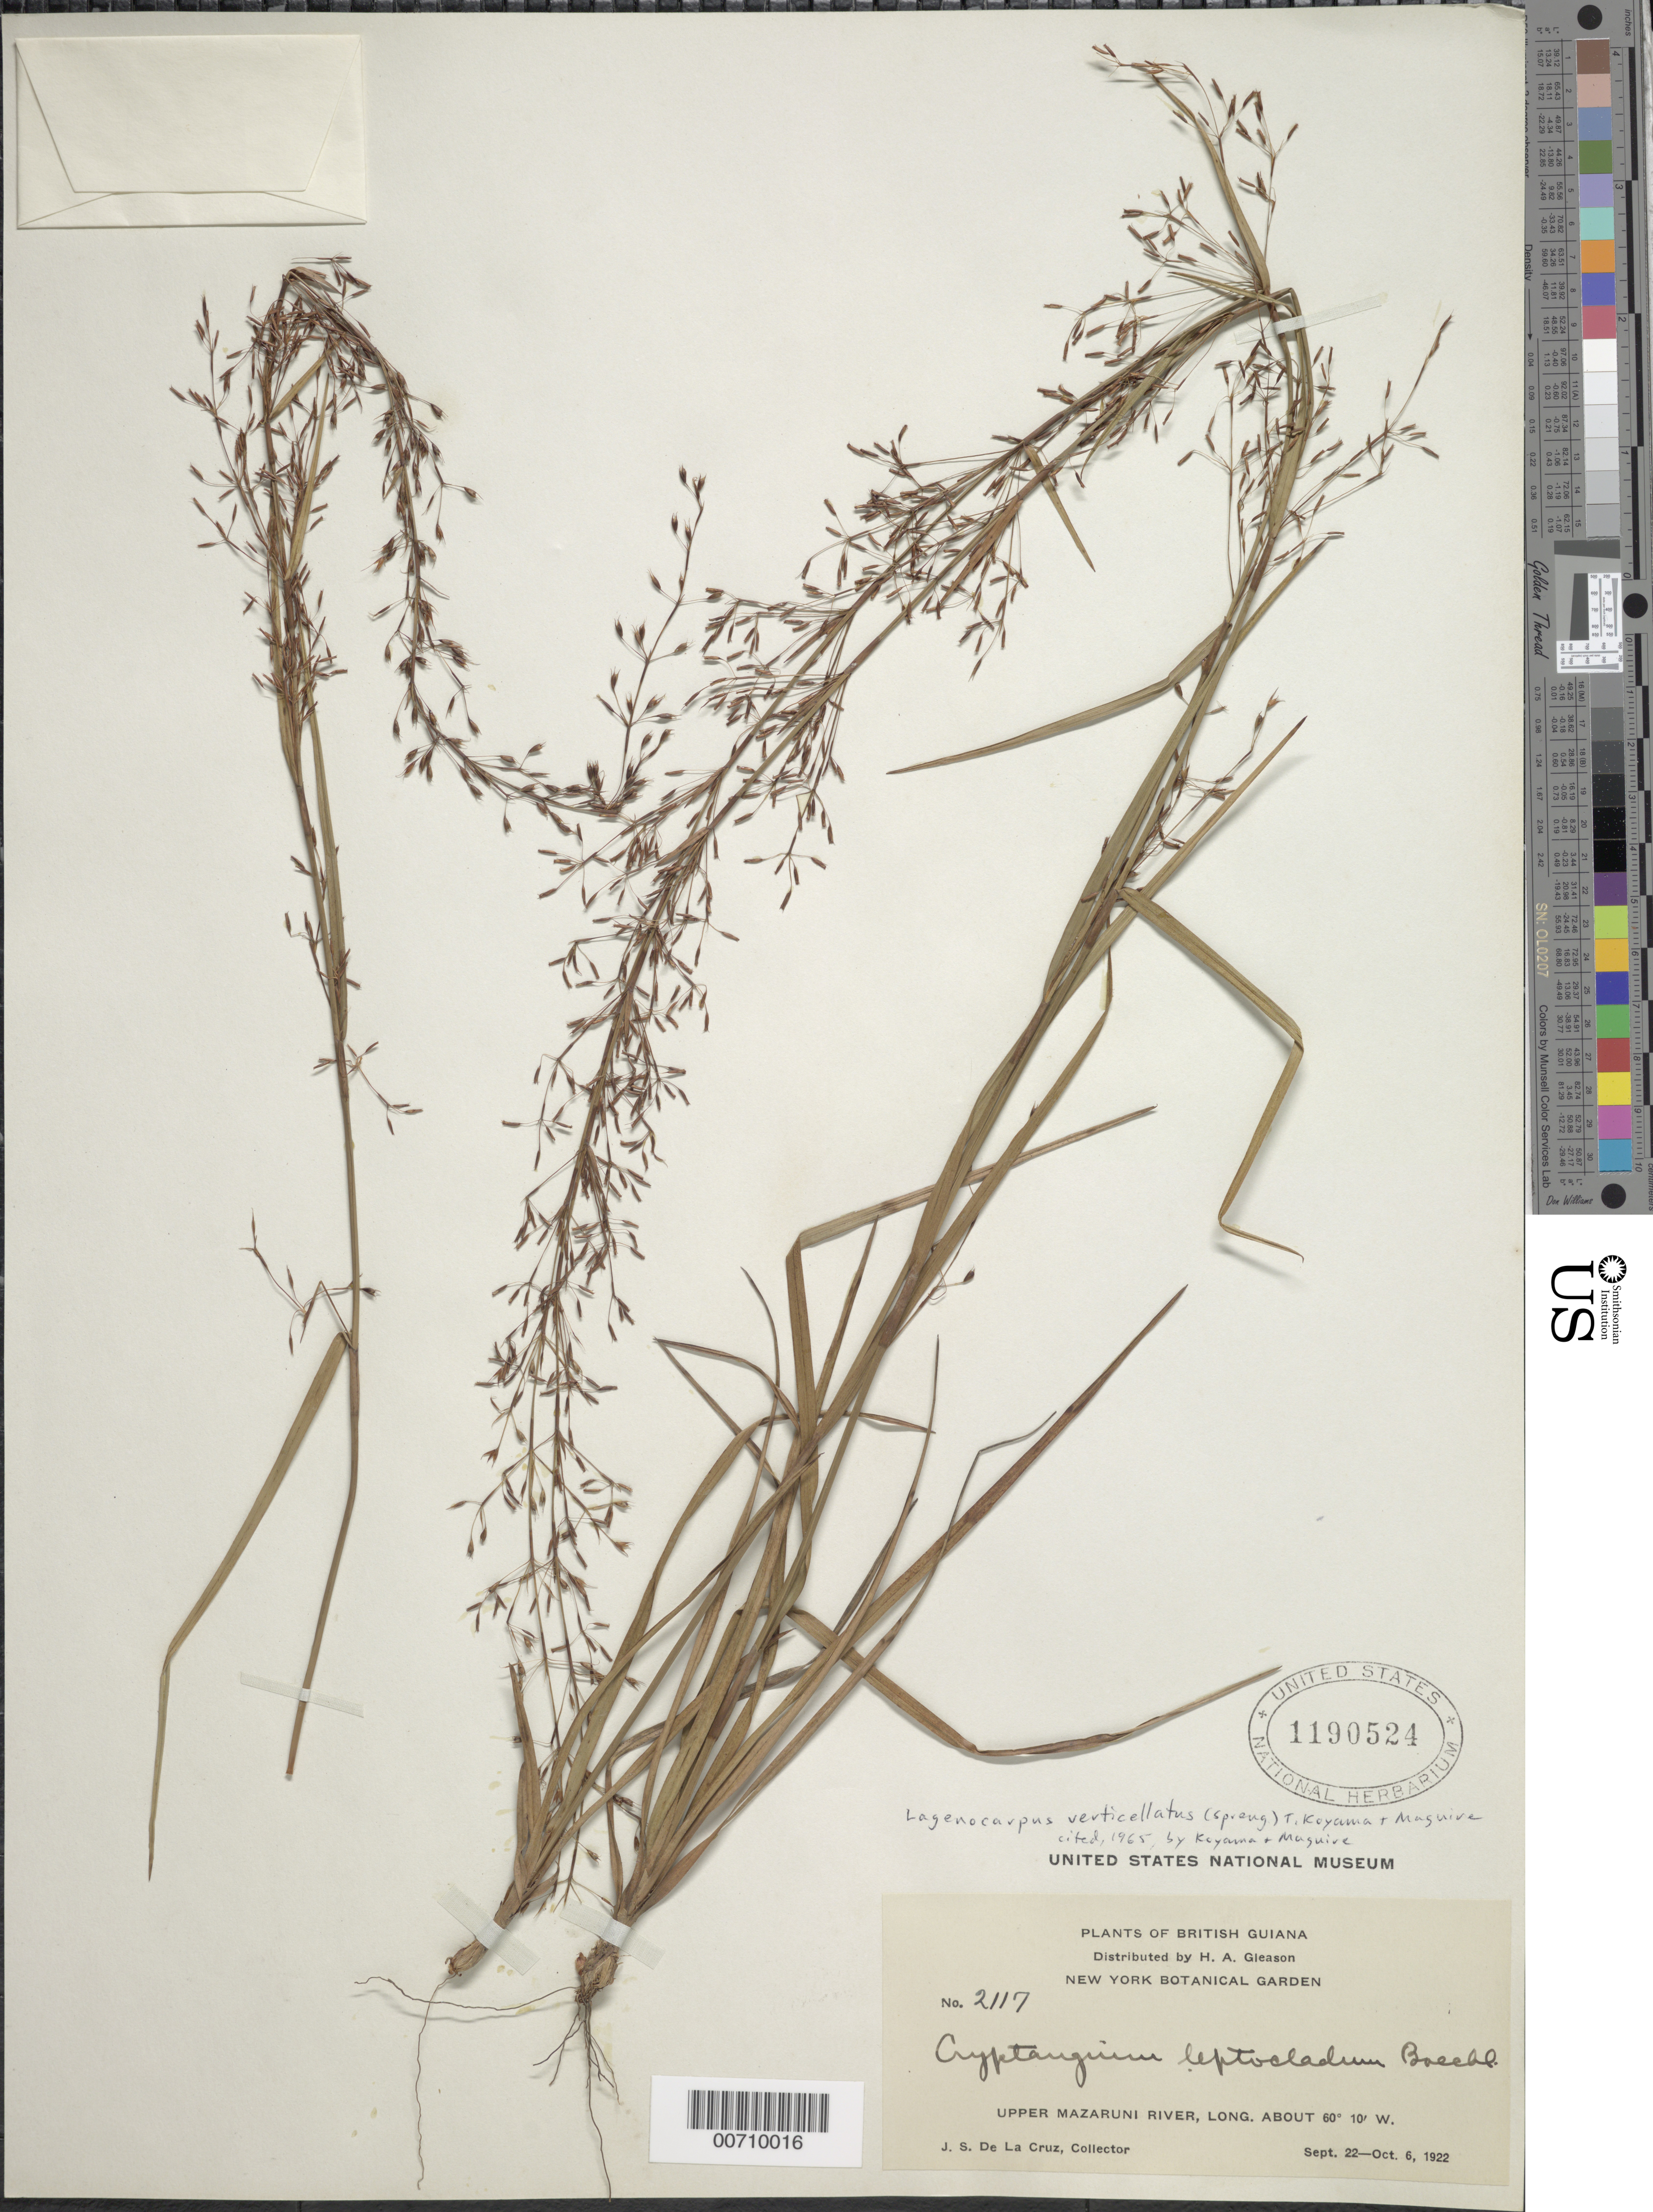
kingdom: Plantae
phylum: Tracheophyta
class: Liliopsida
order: Poales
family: Cyperaceae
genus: Cryptangium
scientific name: Cryptangium verticillatum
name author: (Spreng.) Vitta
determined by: Strong, Mark T., (BOT), Smithsonian Institution - National Museum of Natural History (UNITED STATES)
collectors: J. S. de la Cruz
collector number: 2117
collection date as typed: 22-Sep-22 to 6-Oct-22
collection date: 1922-09-22/1922-10-06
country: Guyana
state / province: Cuyuni-Mazaruni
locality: Upper Mazaruni R.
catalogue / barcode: US 1190524